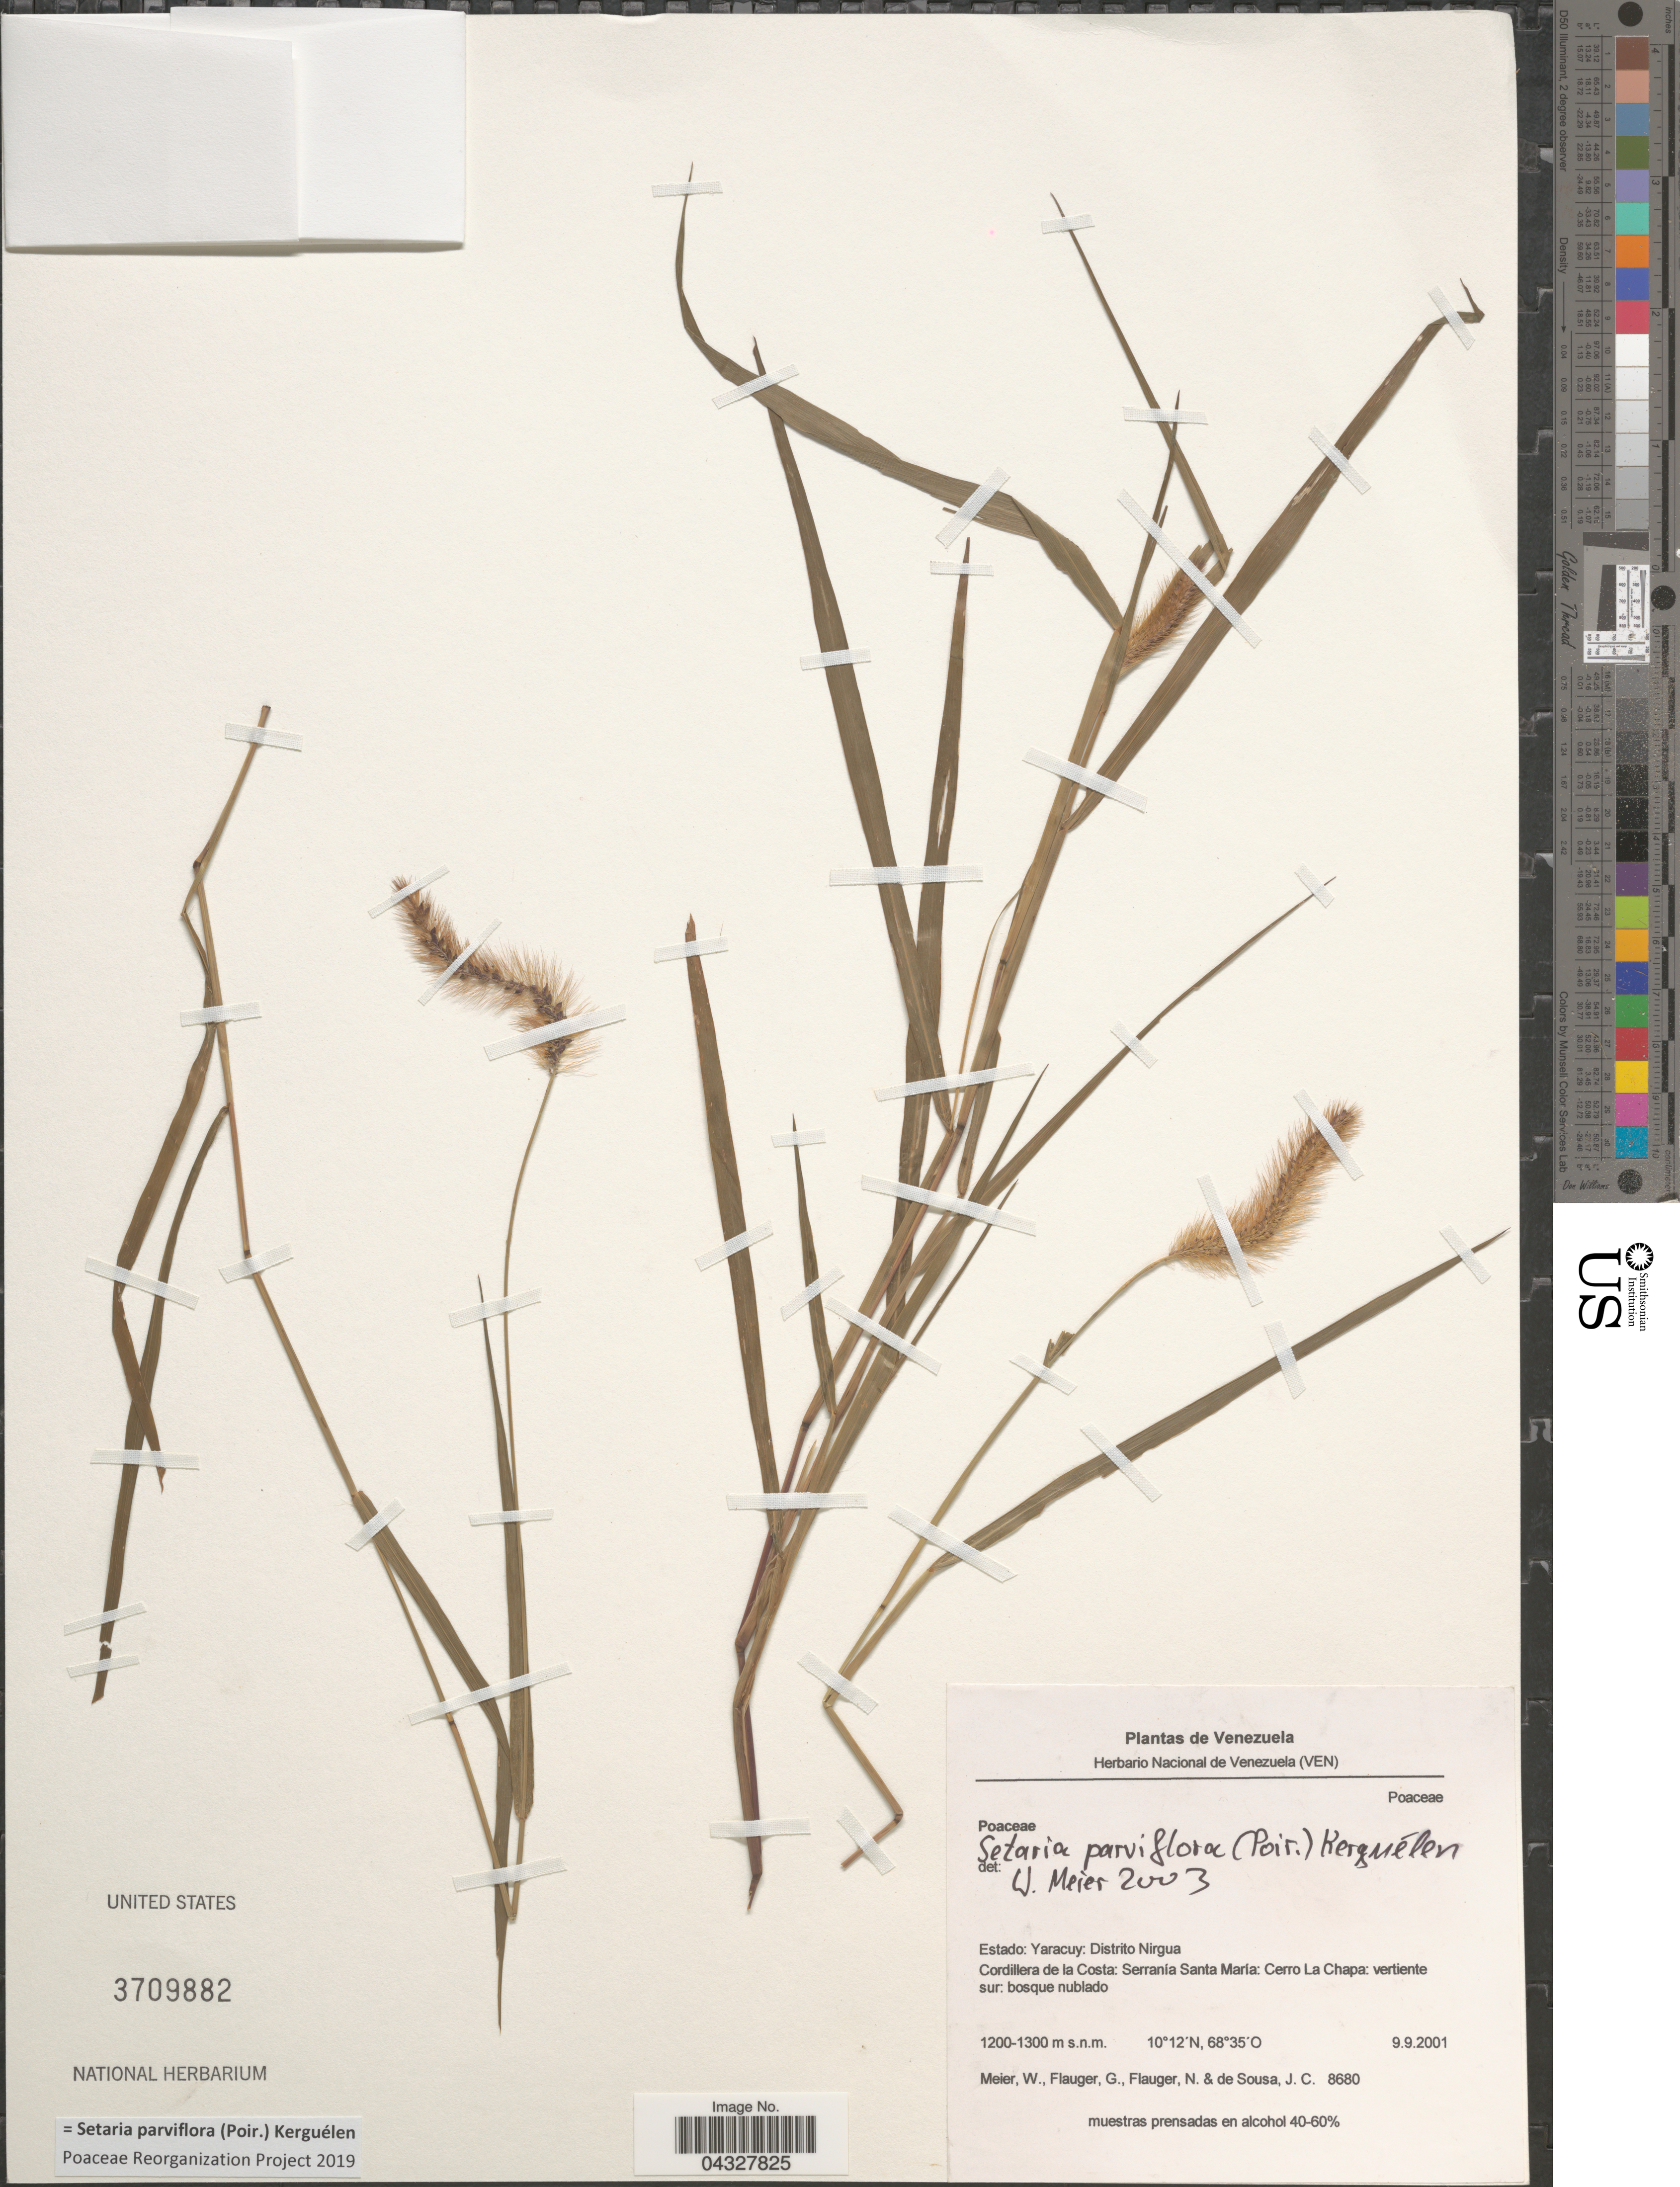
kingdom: Plantae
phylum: Tracheophyta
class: Liliopsida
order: Poales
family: Poaceae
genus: Setaria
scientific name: Setaria parviflora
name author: (Poir.) Kerguélen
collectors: W. Meier, G. Flauger, N. Flauger & J. de Sousa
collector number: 8680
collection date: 2001-09-09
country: Venezuela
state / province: Yaracuy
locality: Distrito Nirgua. Cordillera de la Costa: Serrania Santa Maria: Cerro La Chapa: vertiente sur: bosque nublado.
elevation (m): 1200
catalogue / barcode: US 3709882